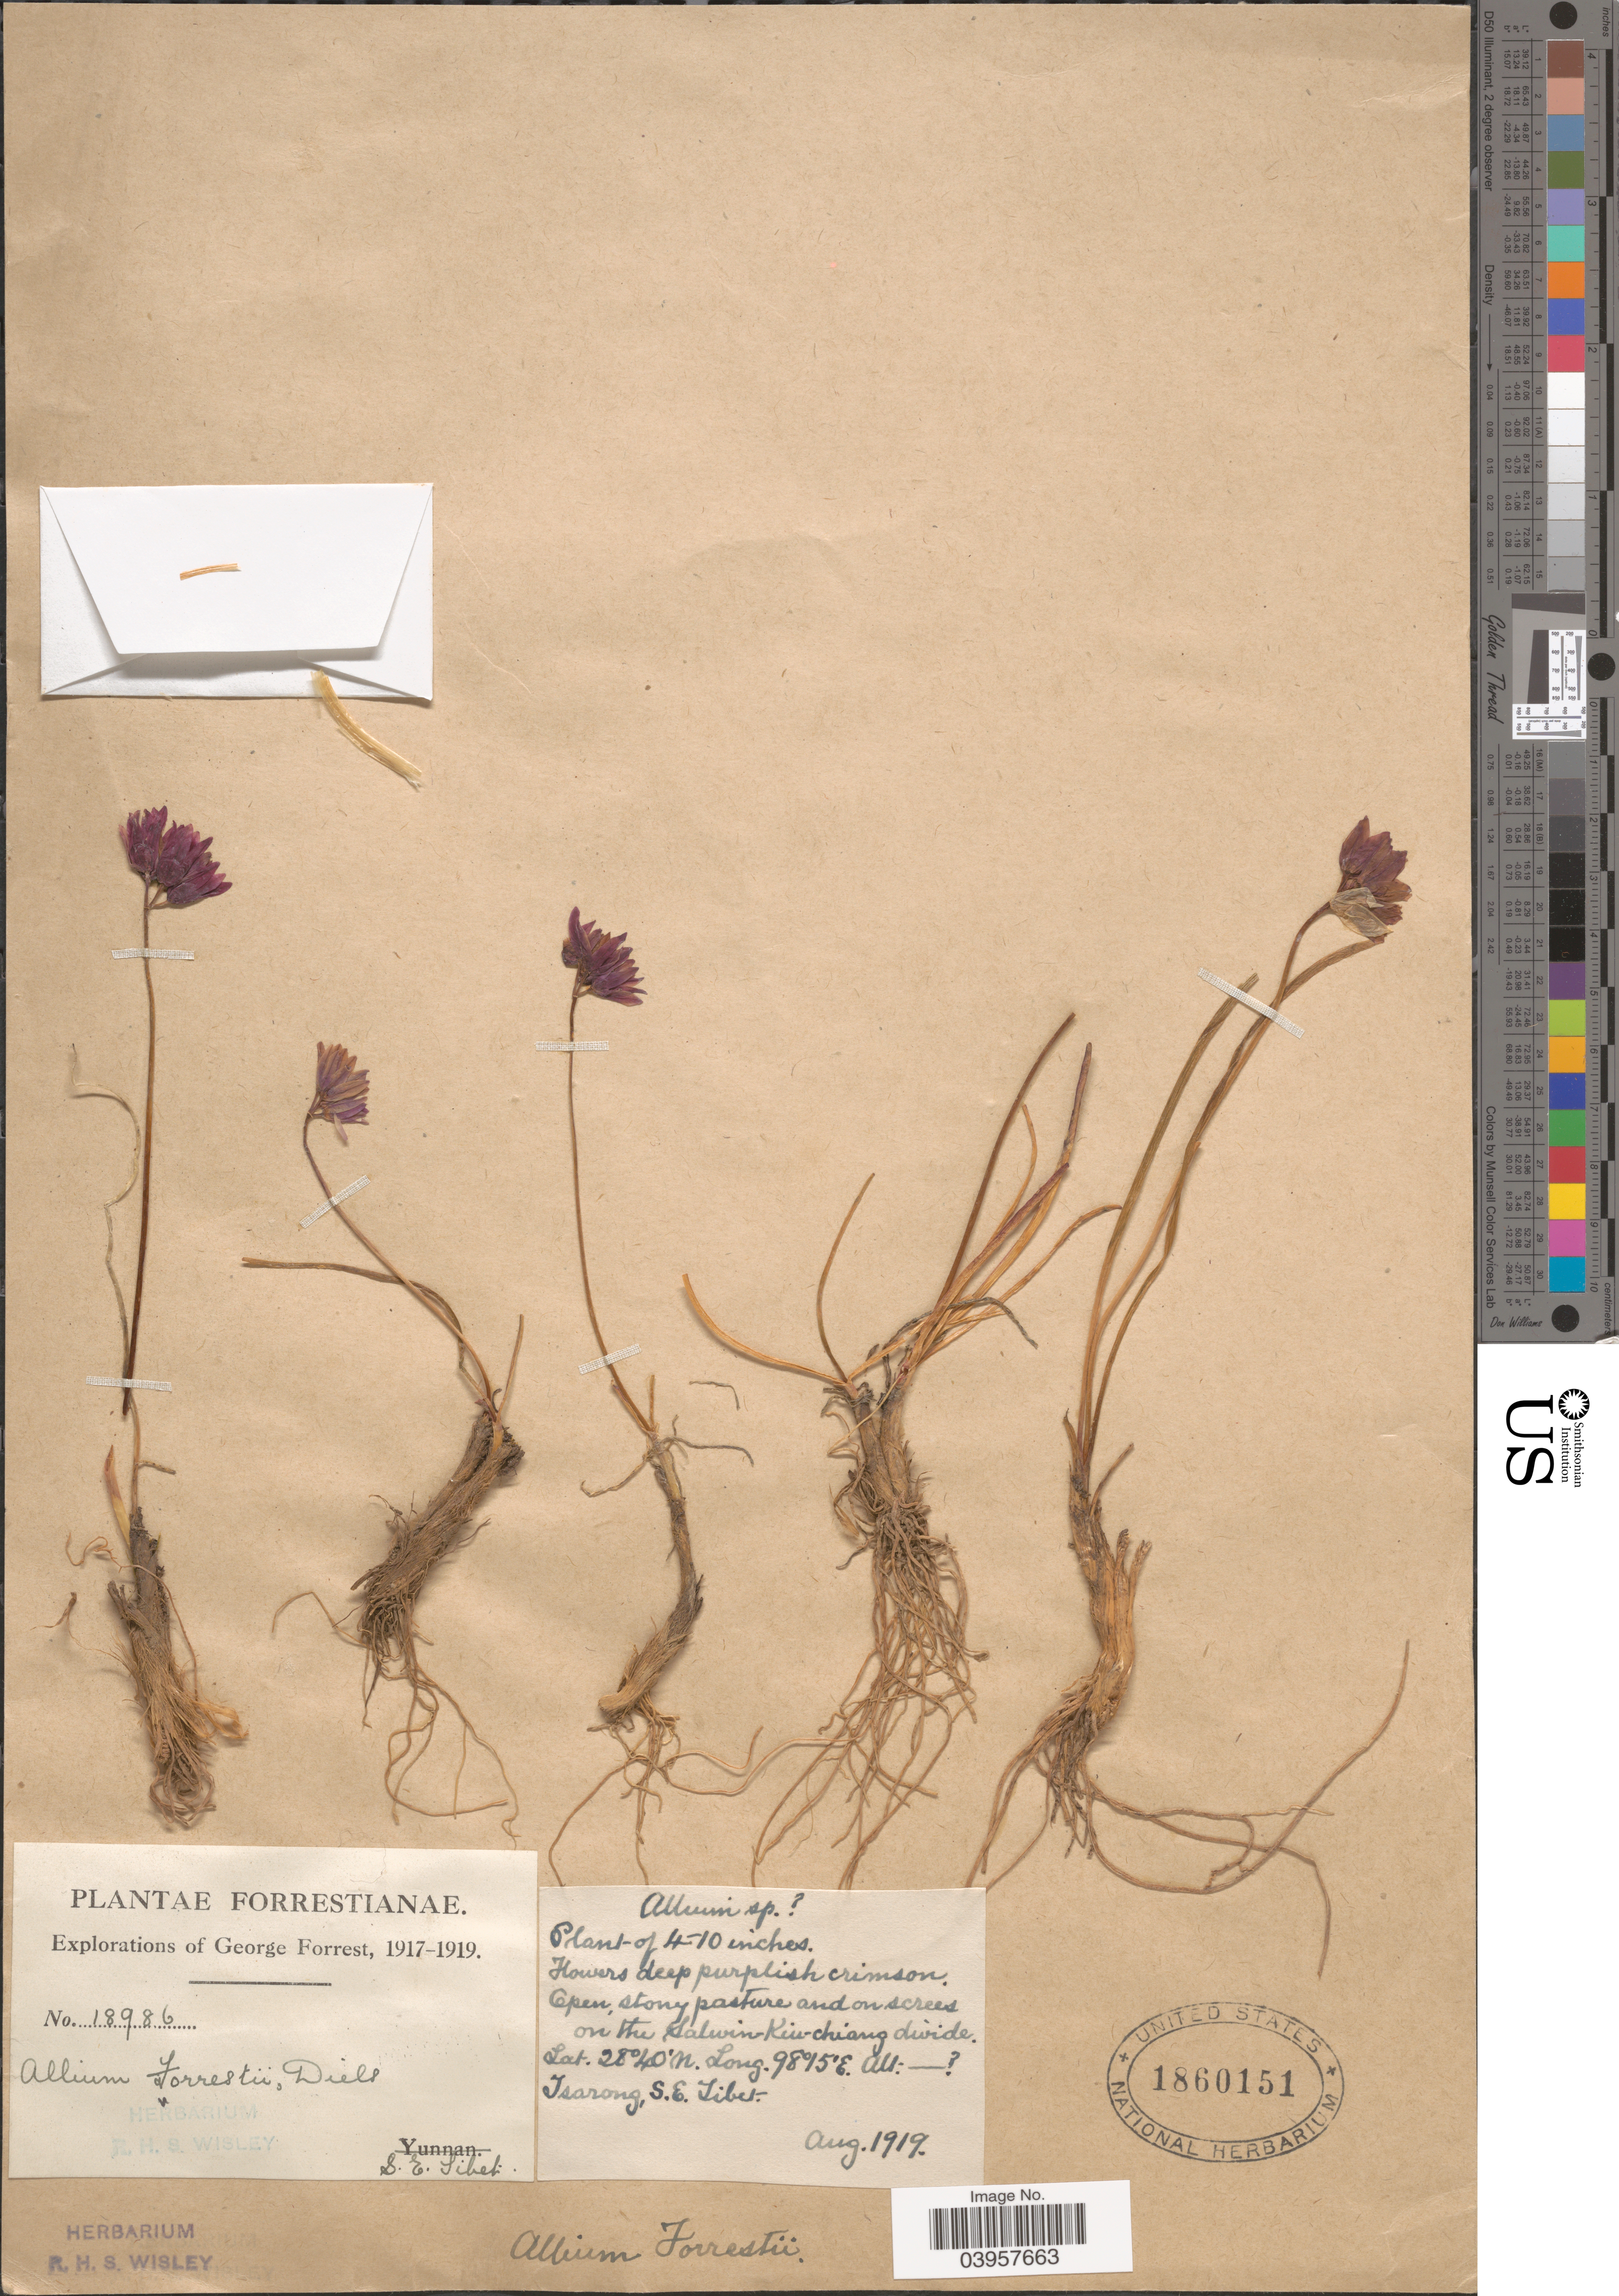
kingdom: Plantae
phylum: Tracheophyta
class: Liliopsida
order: Asparagales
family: Amaryllidaceae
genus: Allium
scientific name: Allium forrestii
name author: Diels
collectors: G. Forrest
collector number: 18986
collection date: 1919-08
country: China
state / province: Xizang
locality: On the Salwin-Kiu-Chiang divide. Tsarong, S.E. Tibet.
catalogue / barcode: US 1860151